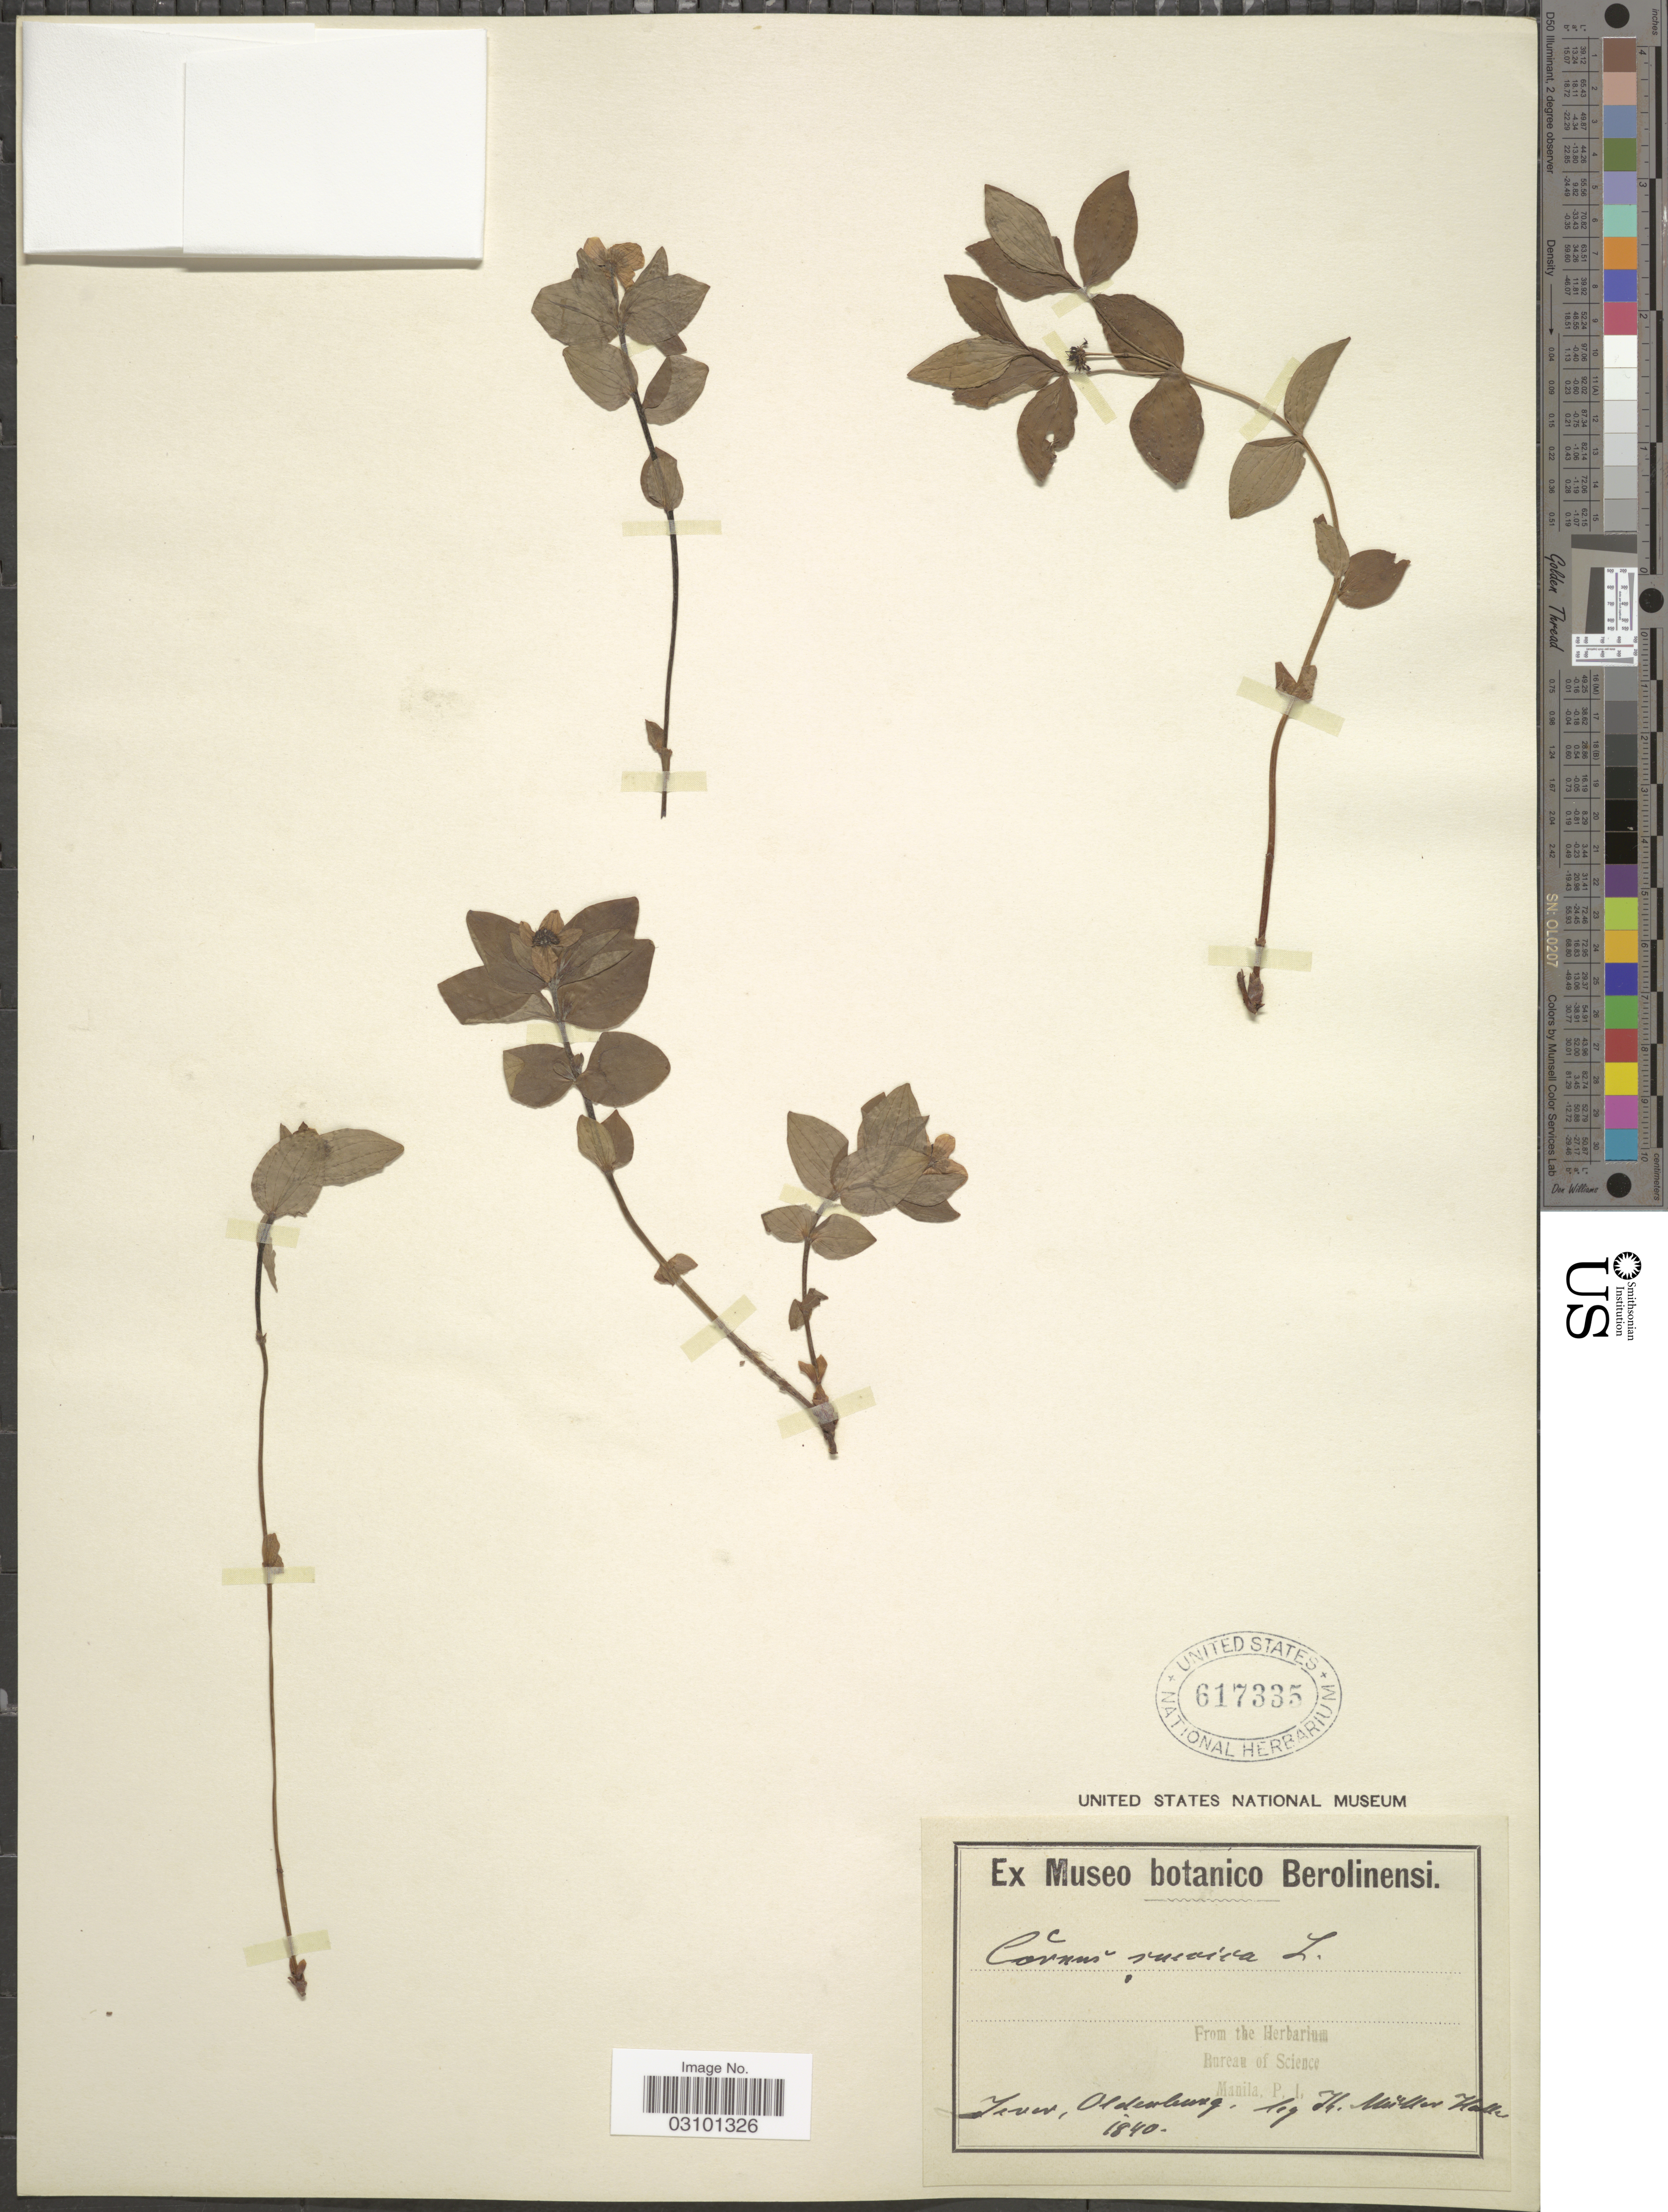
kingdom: Plantae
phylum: Tracheophyta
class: Magnoliopsida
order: Cornales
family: Cornaceae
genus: Cornus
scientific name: Cornus suecica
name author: L.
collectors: T. Halle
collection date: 1840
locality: Tener [interpreted], Oldenburg.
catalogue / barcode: US 617335